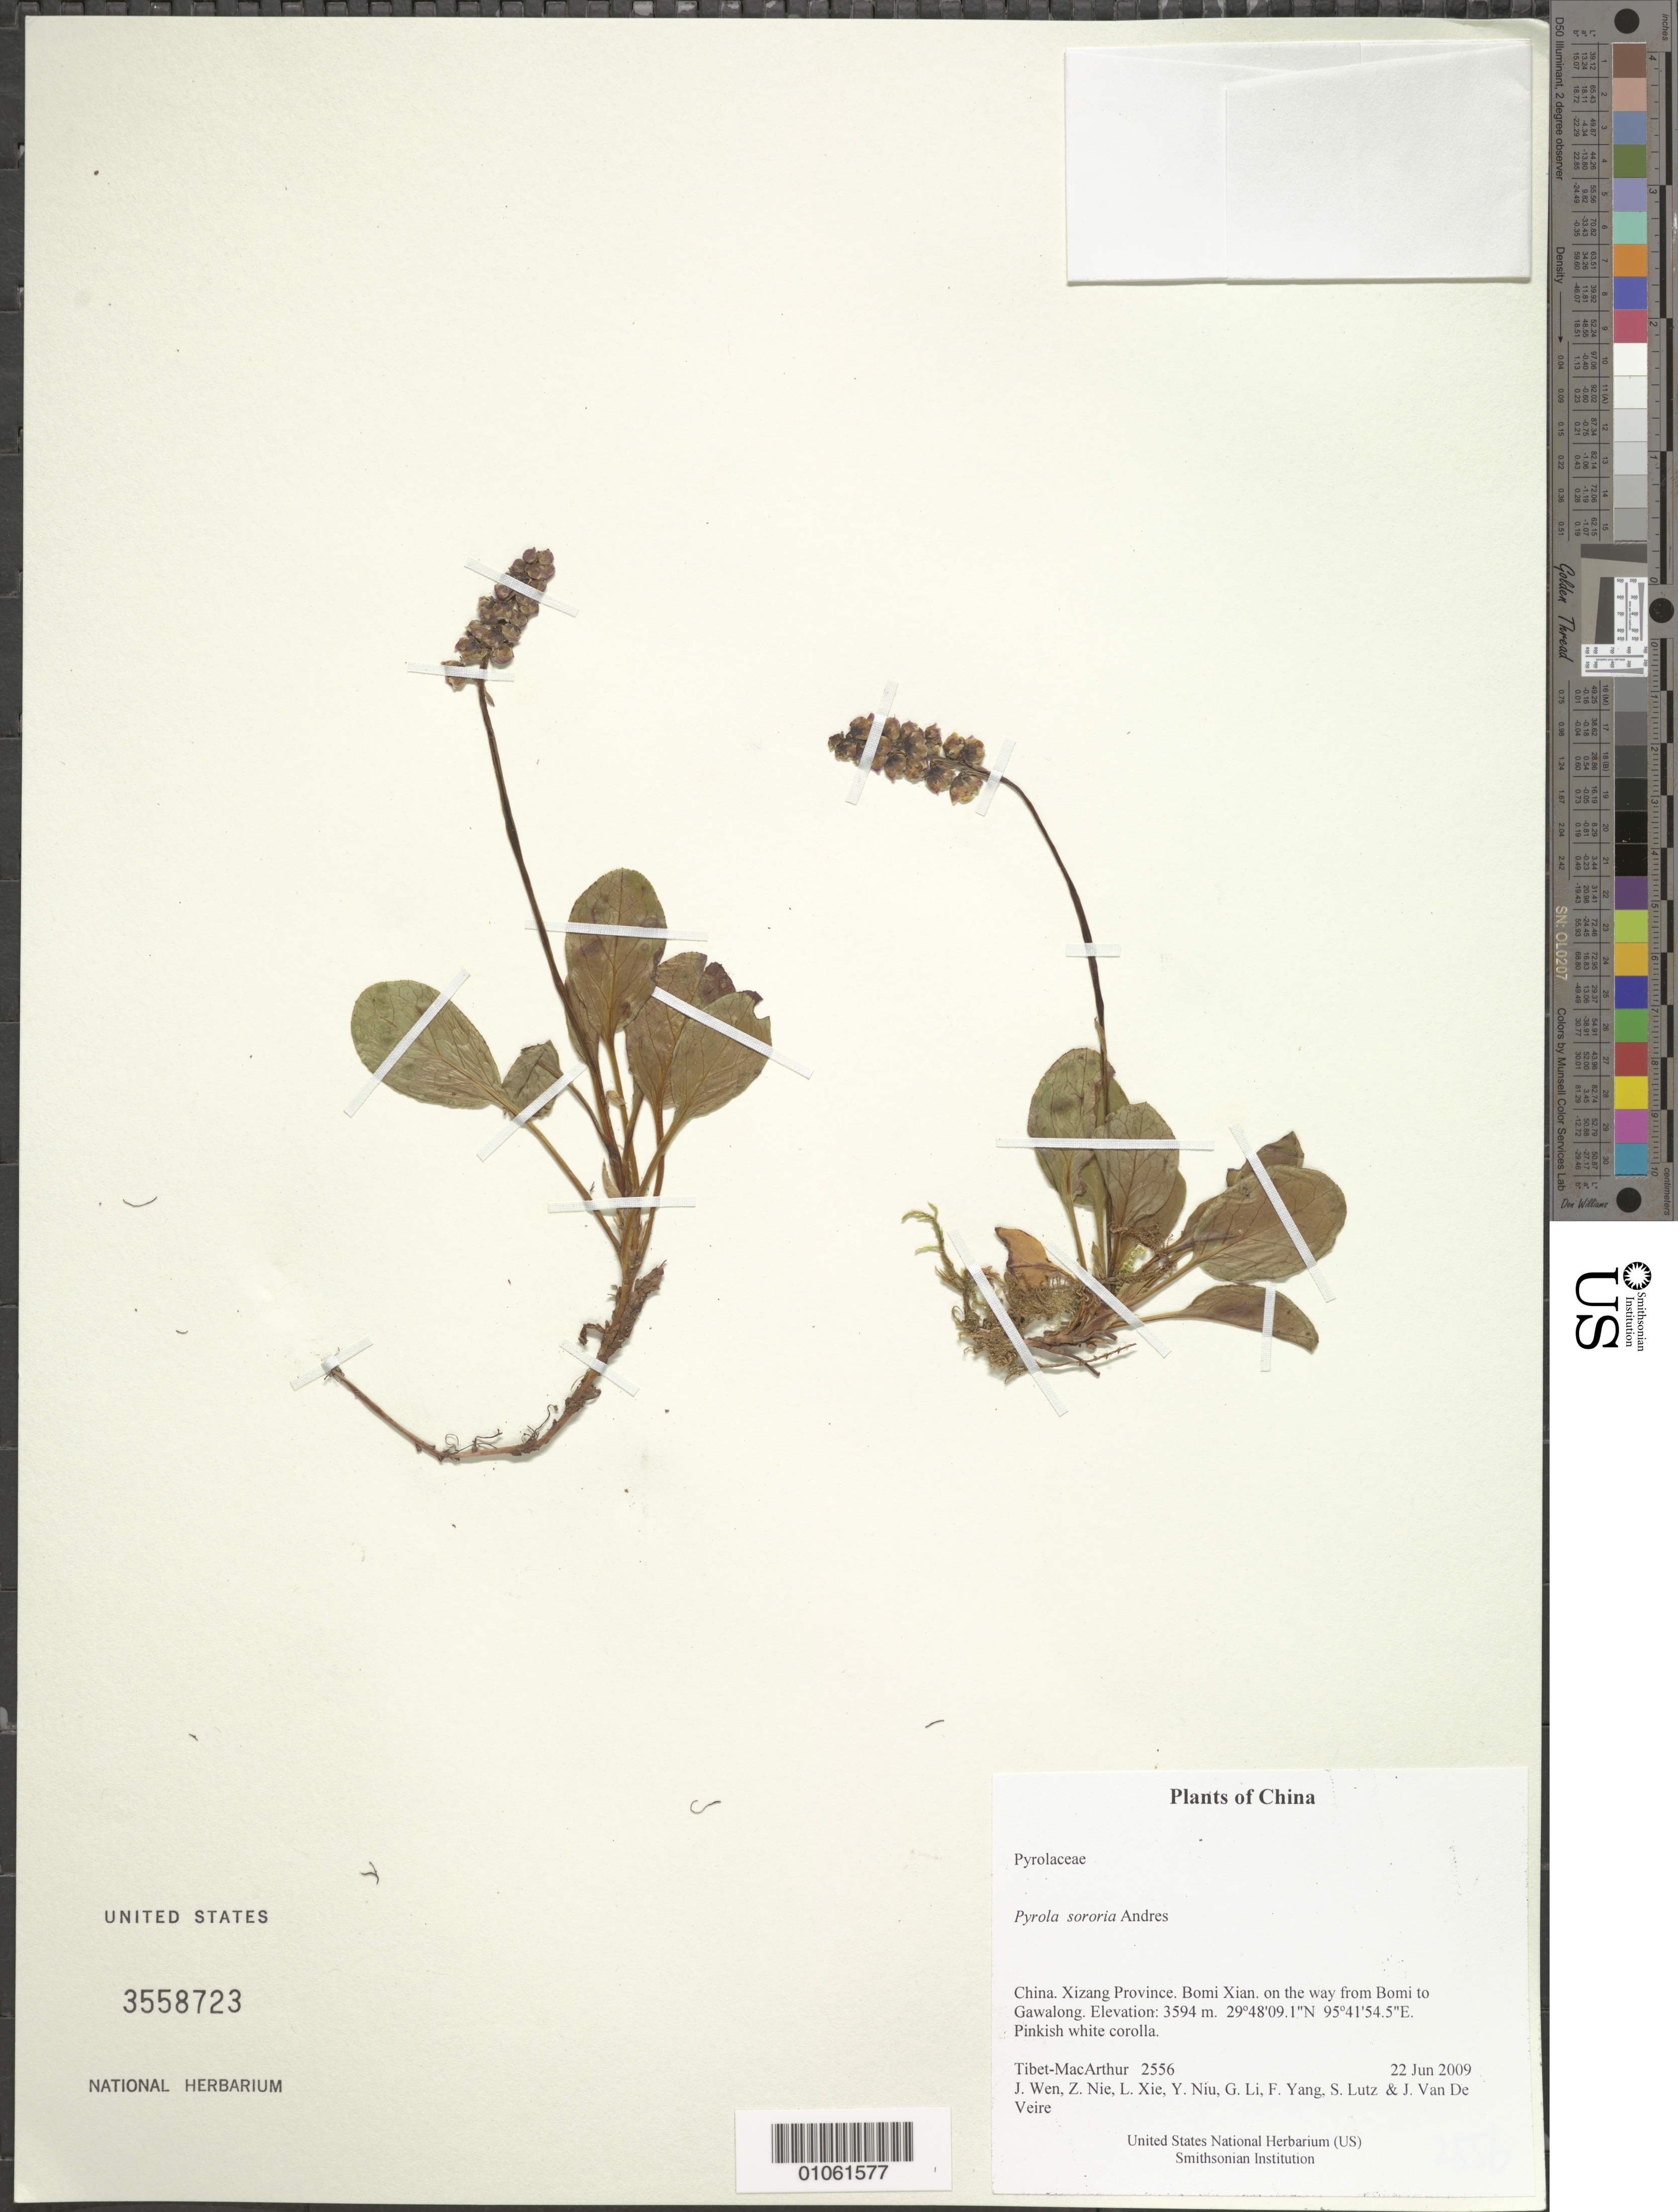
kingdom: Plantae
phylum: Tracheophyta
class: Magnoliopsida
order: Ericales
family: Ericaceae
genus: Pyrola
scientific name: Pyrola sororia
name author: Andres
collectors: Tibet-MacArthur, J. Wen, Z. Nie, L. Xie, Y. Niu, G. Li, F. Yang, S. Lutz & J. Van De Veire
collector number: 2556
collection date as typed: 22 Jun 2009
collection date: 2009-06-22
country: China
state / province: Xizang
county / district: Bomi Xian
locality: on the way from Bomi to Gawalong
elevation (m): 3594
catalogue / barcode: US 3558723